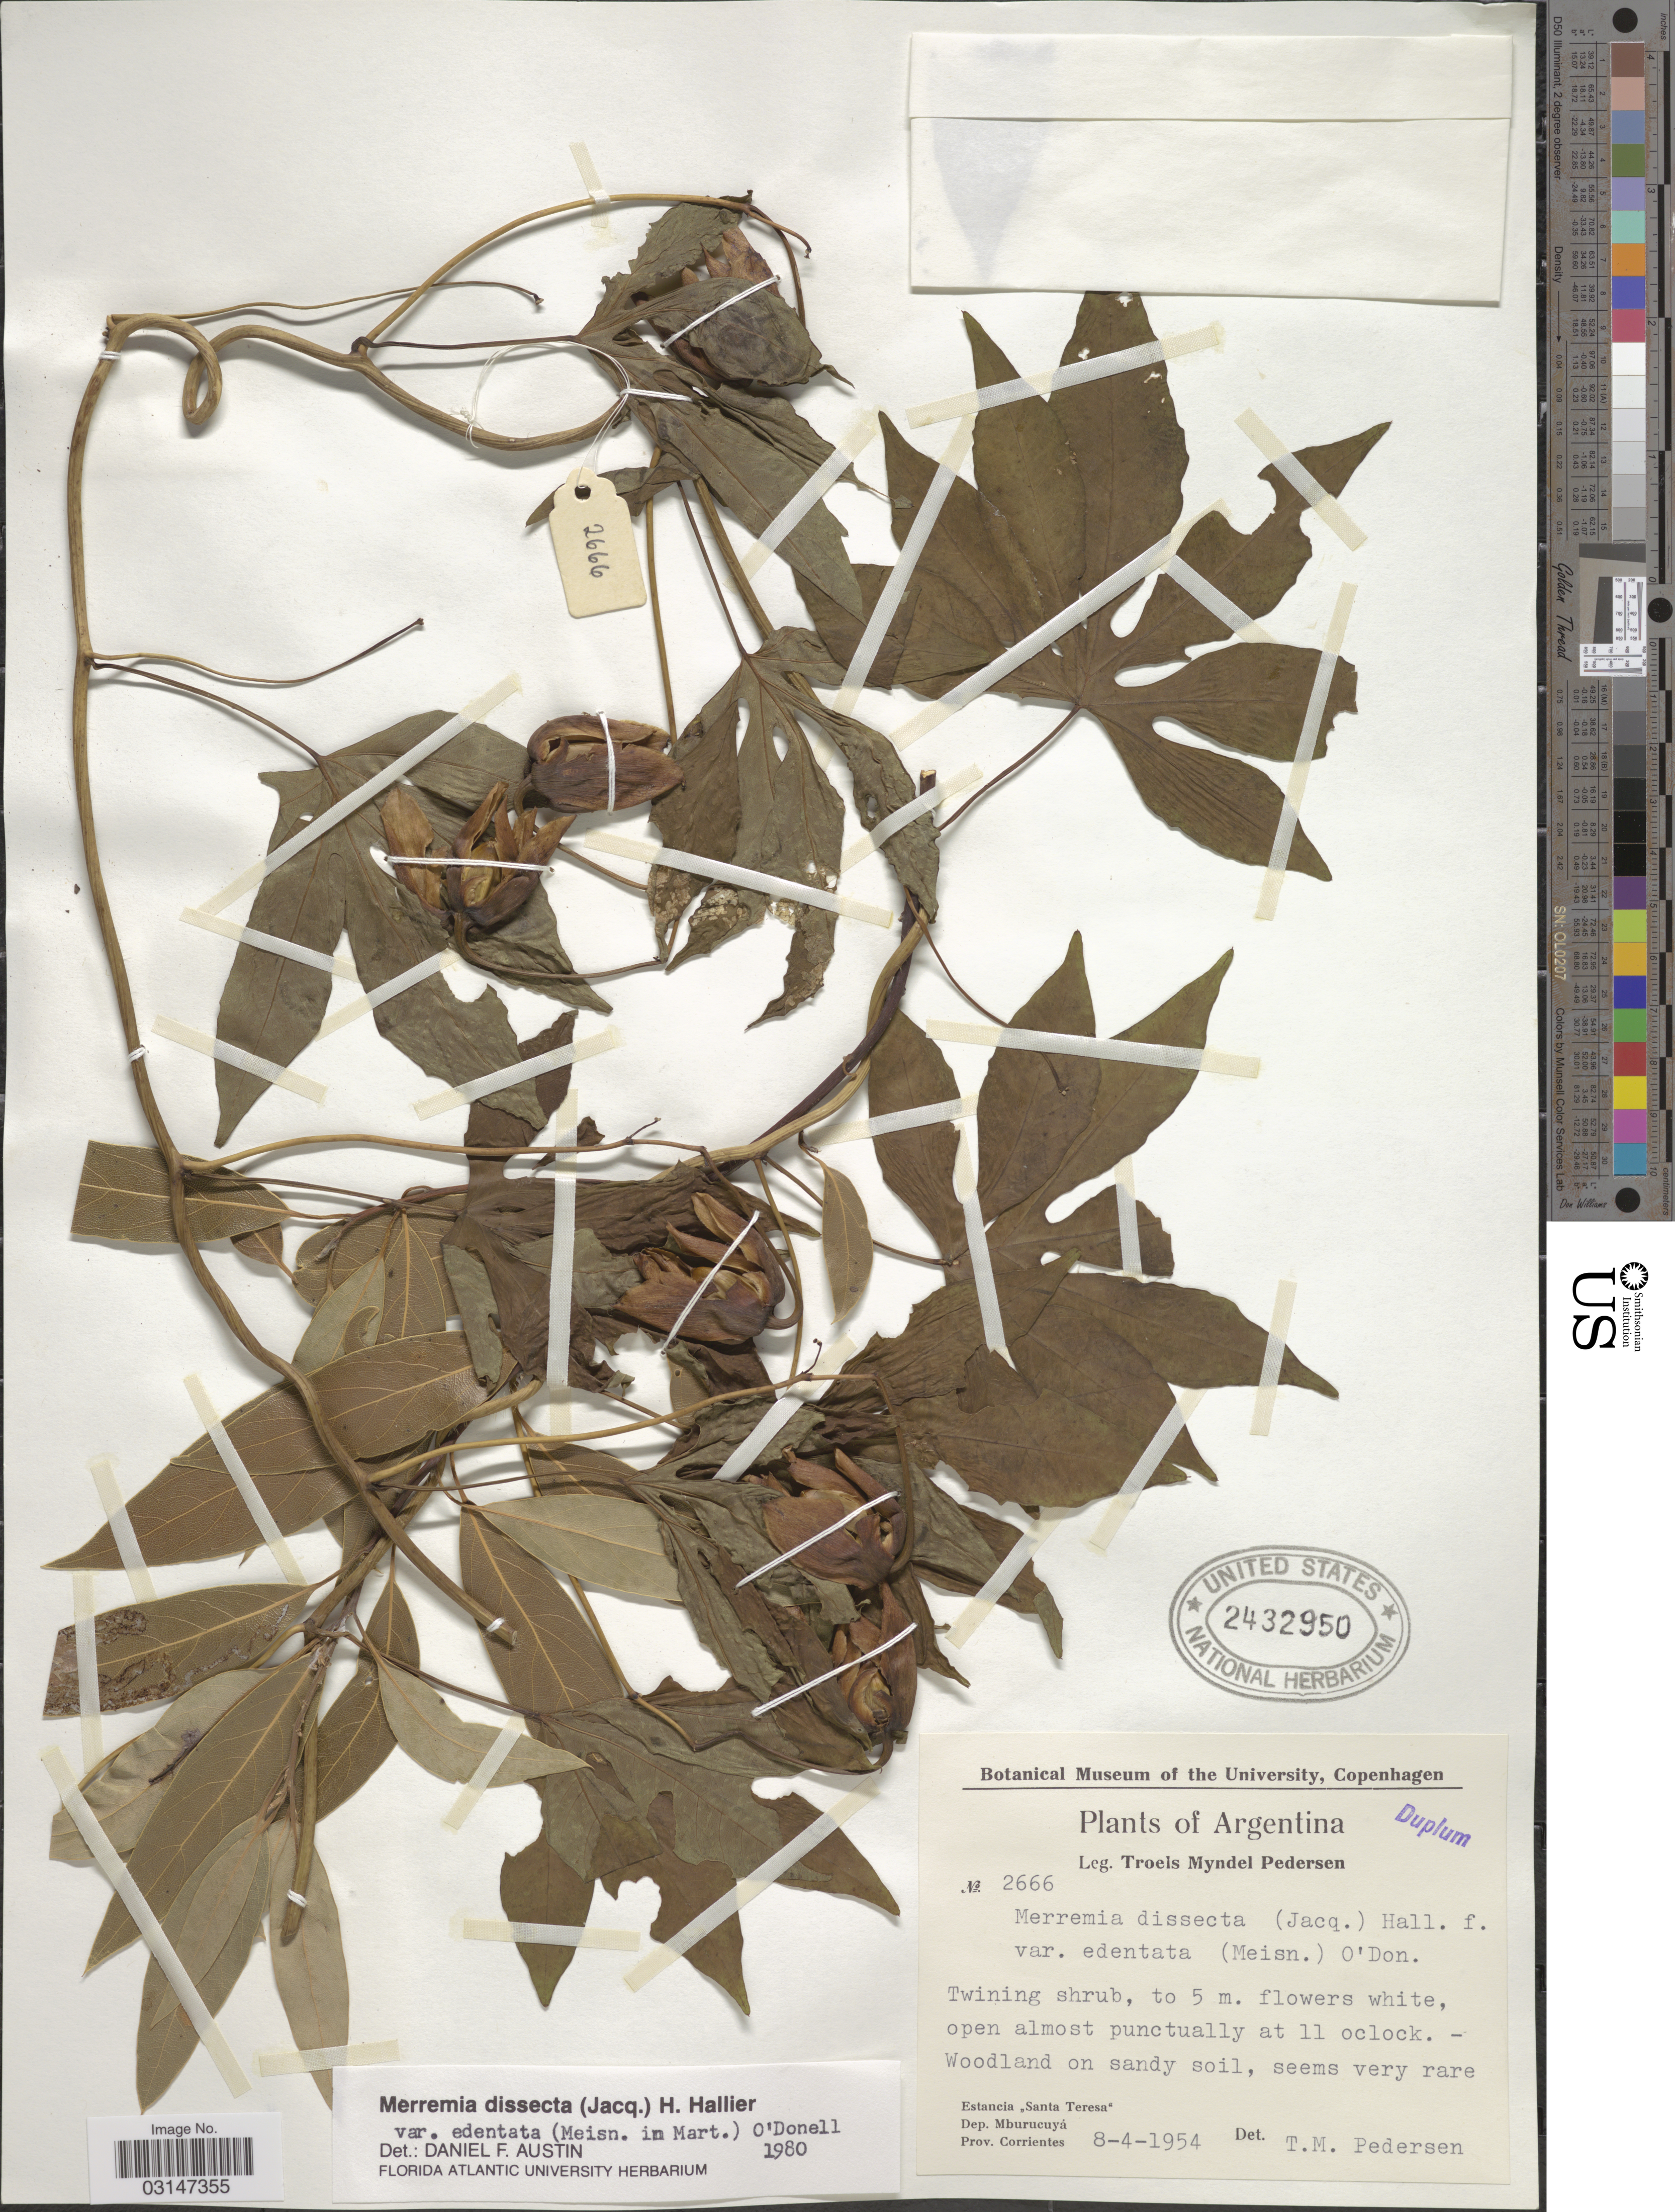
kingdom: Plantae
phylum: Tracheophyta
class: Magnoliopsida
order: Solanales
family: Convolvulaceae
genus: Distimake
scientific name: Distimake dissectus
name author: (Jacq.) A. R. Simões & Staples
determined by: Strong, Mark T., (BOT), Smithsonian Institution - National Museum of Natural History (UNITED STATES)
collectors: T. Pederson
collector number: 2666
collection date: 1954-04-08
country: Argentina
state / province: Corrientes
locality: Estancia "Santa Teresa", Dep. Mburucuyá.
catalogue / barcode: US 2432950